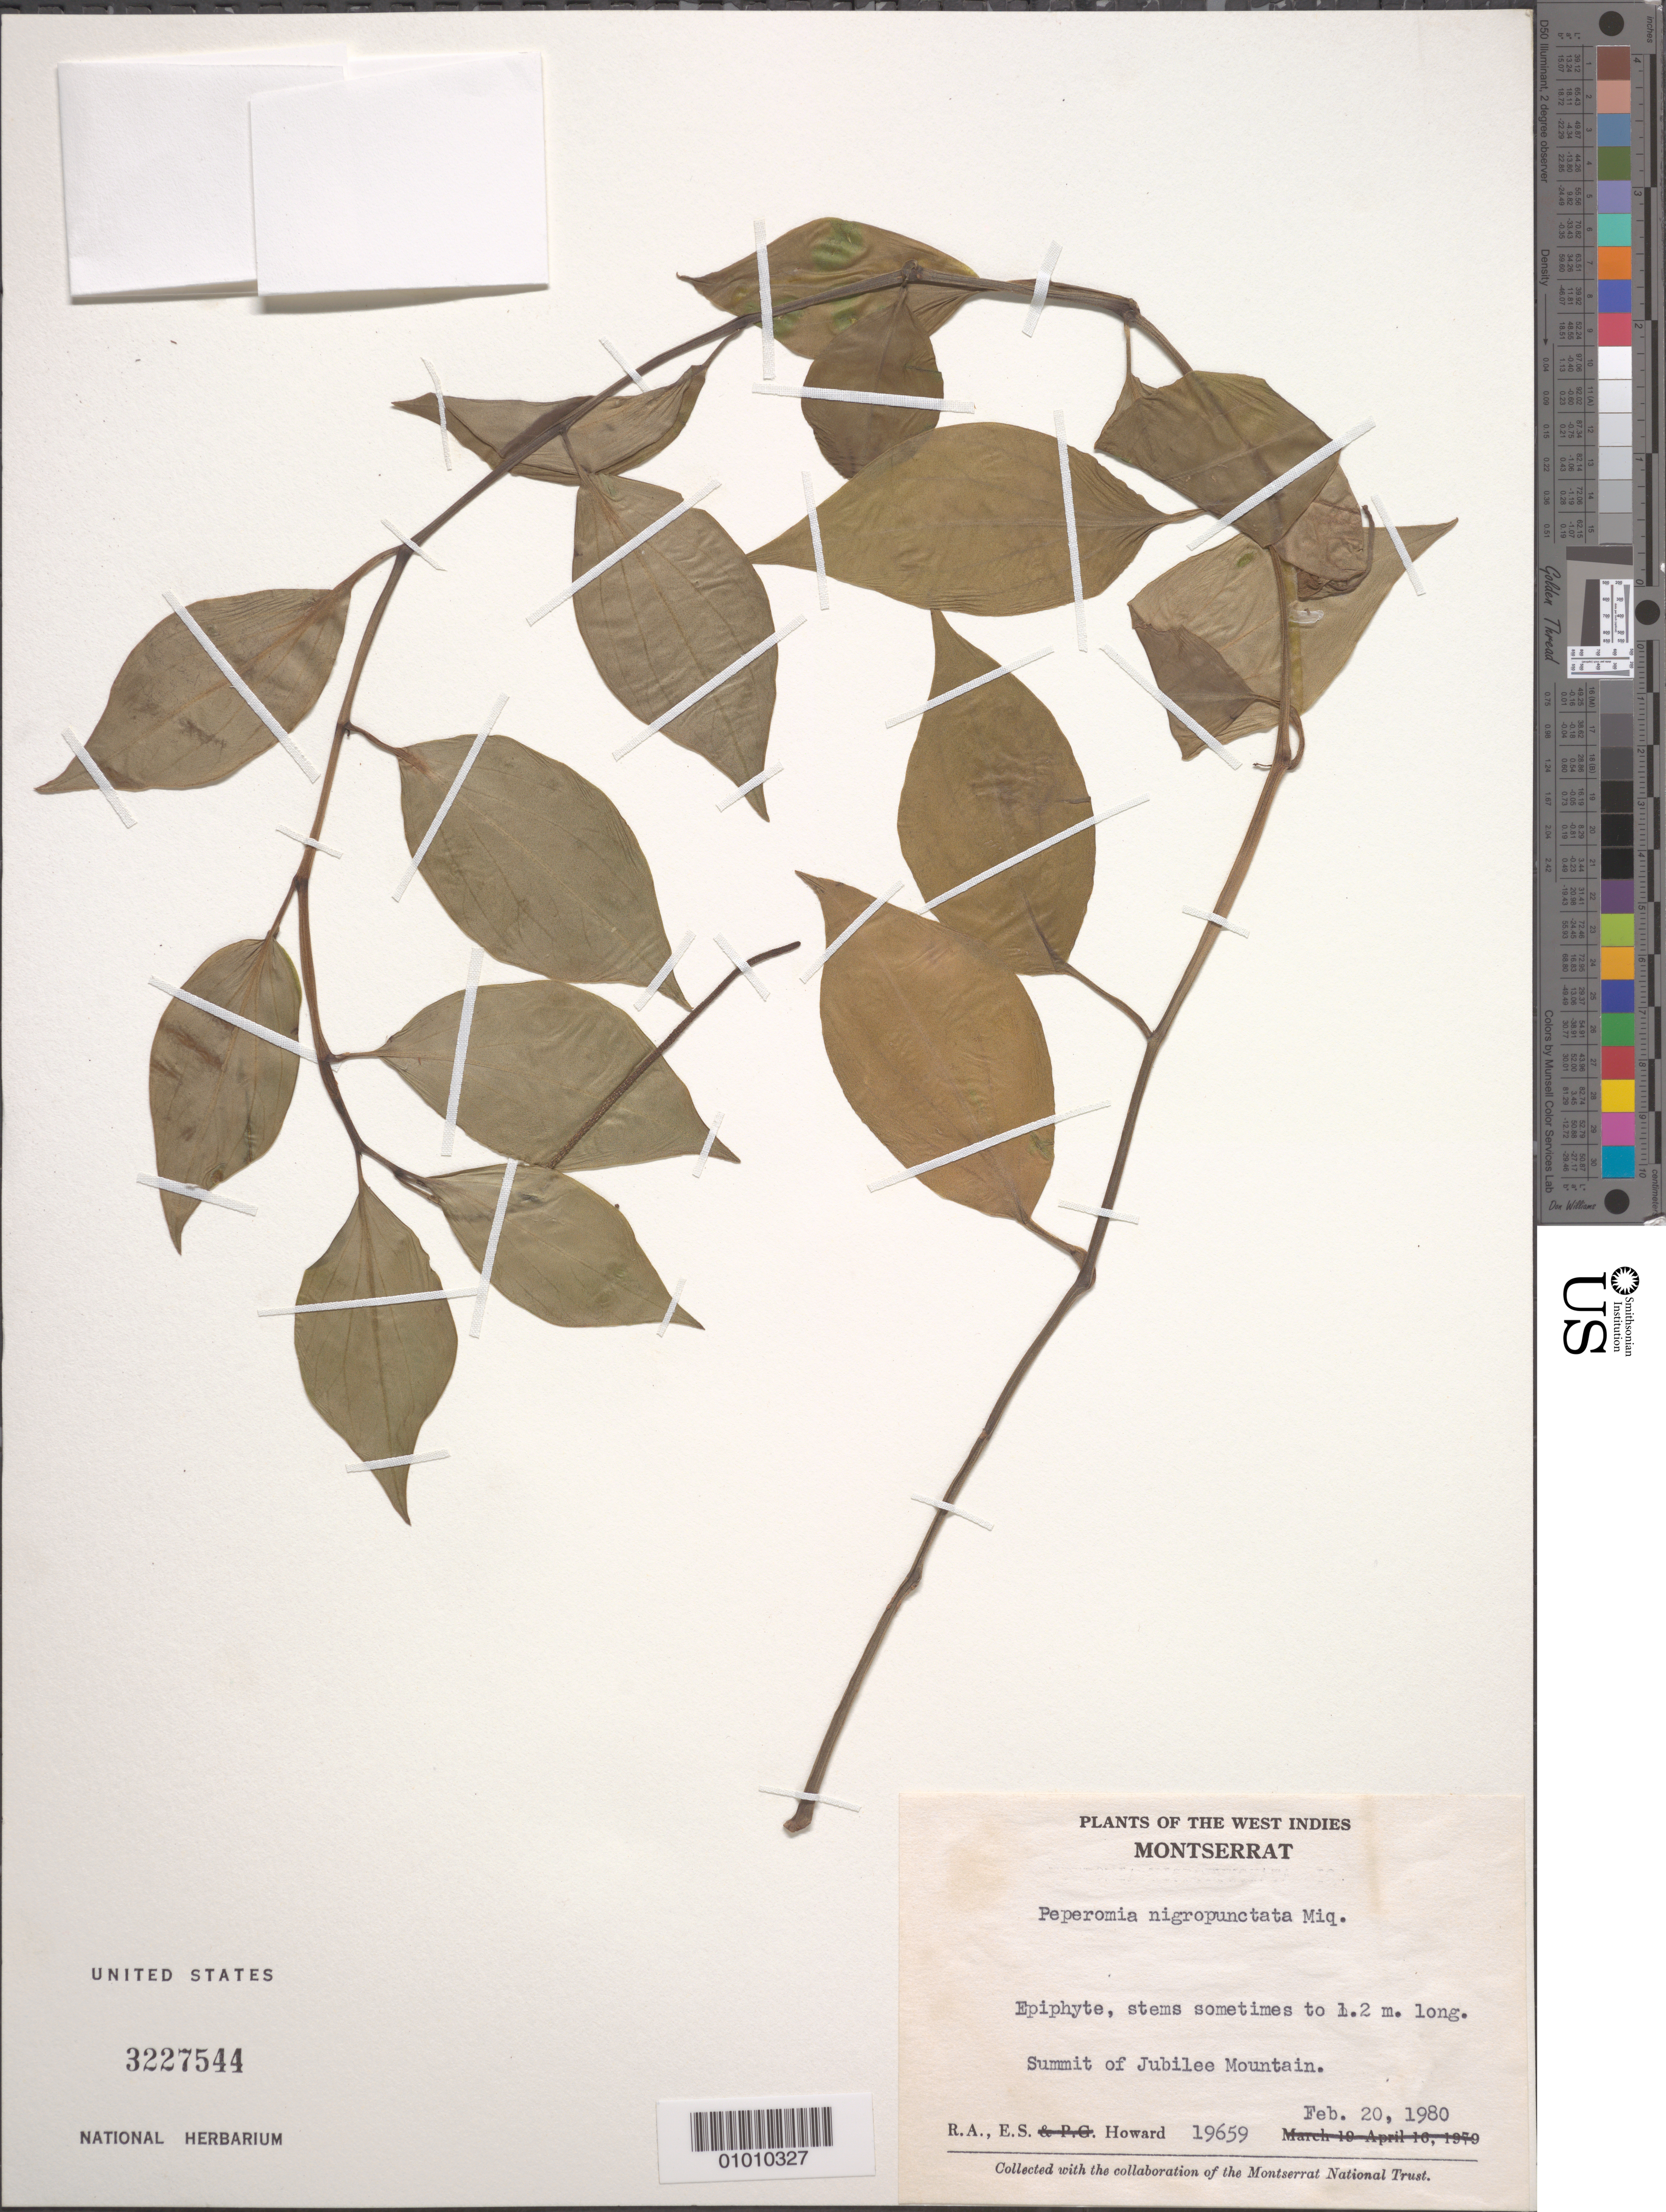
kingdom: Plantae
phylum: Tracheophyta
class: Magnoliopsida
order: Piperales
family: Piperaceae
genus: Peperomia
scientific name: Peperomia nigropunctata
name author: Miq.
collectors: E. S. Howard & R. A. Howard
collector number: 19659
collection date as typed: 20 Feb 1980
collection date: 1980-02-20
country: Montserrat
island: Montserrat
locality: Summit of Jubilee Mountain.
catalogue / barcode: US 3227544